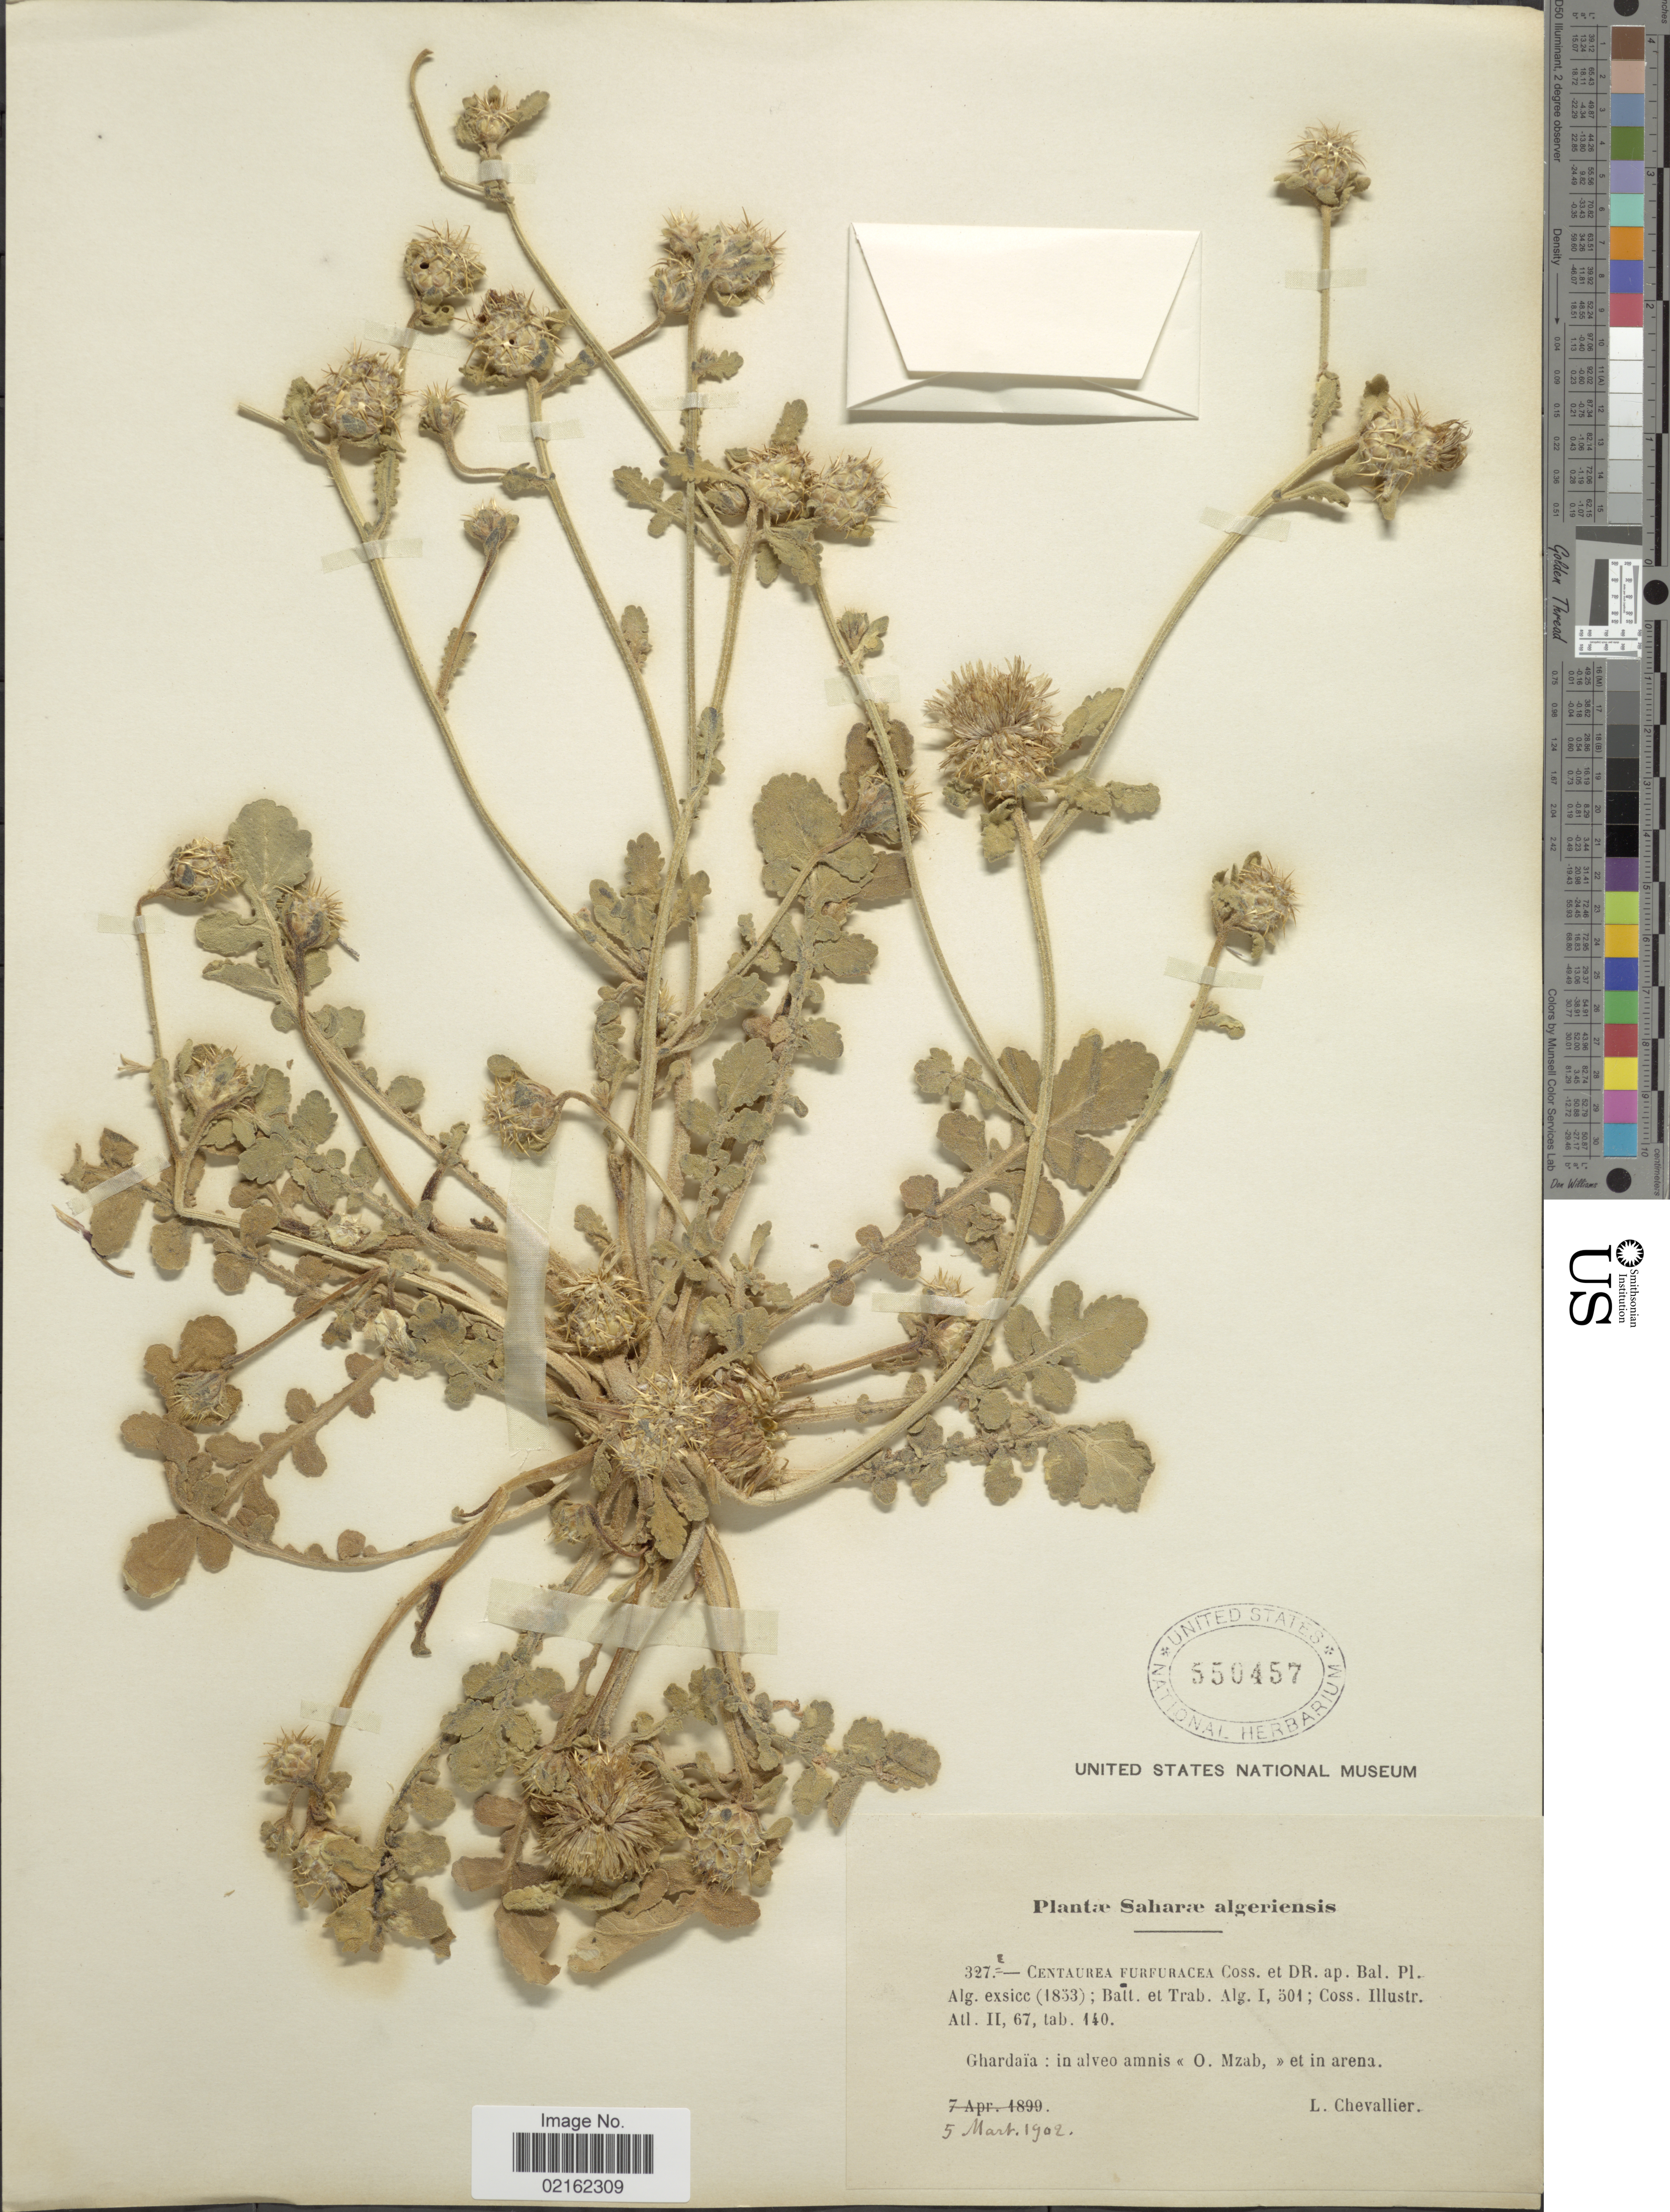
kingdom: Plantae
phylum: Tracheophyta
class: Magnoliopsida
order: Asterales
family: Asteraceae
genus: Centaurea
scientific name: Centaurea furfuracea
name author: Coss. & Durieu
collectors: L. Chevallier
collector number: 327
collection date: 1902-03-05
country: Algeria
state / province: Ghardaïa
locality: Saharae algeriensis, amnis O Mzab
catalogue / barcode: US 550457